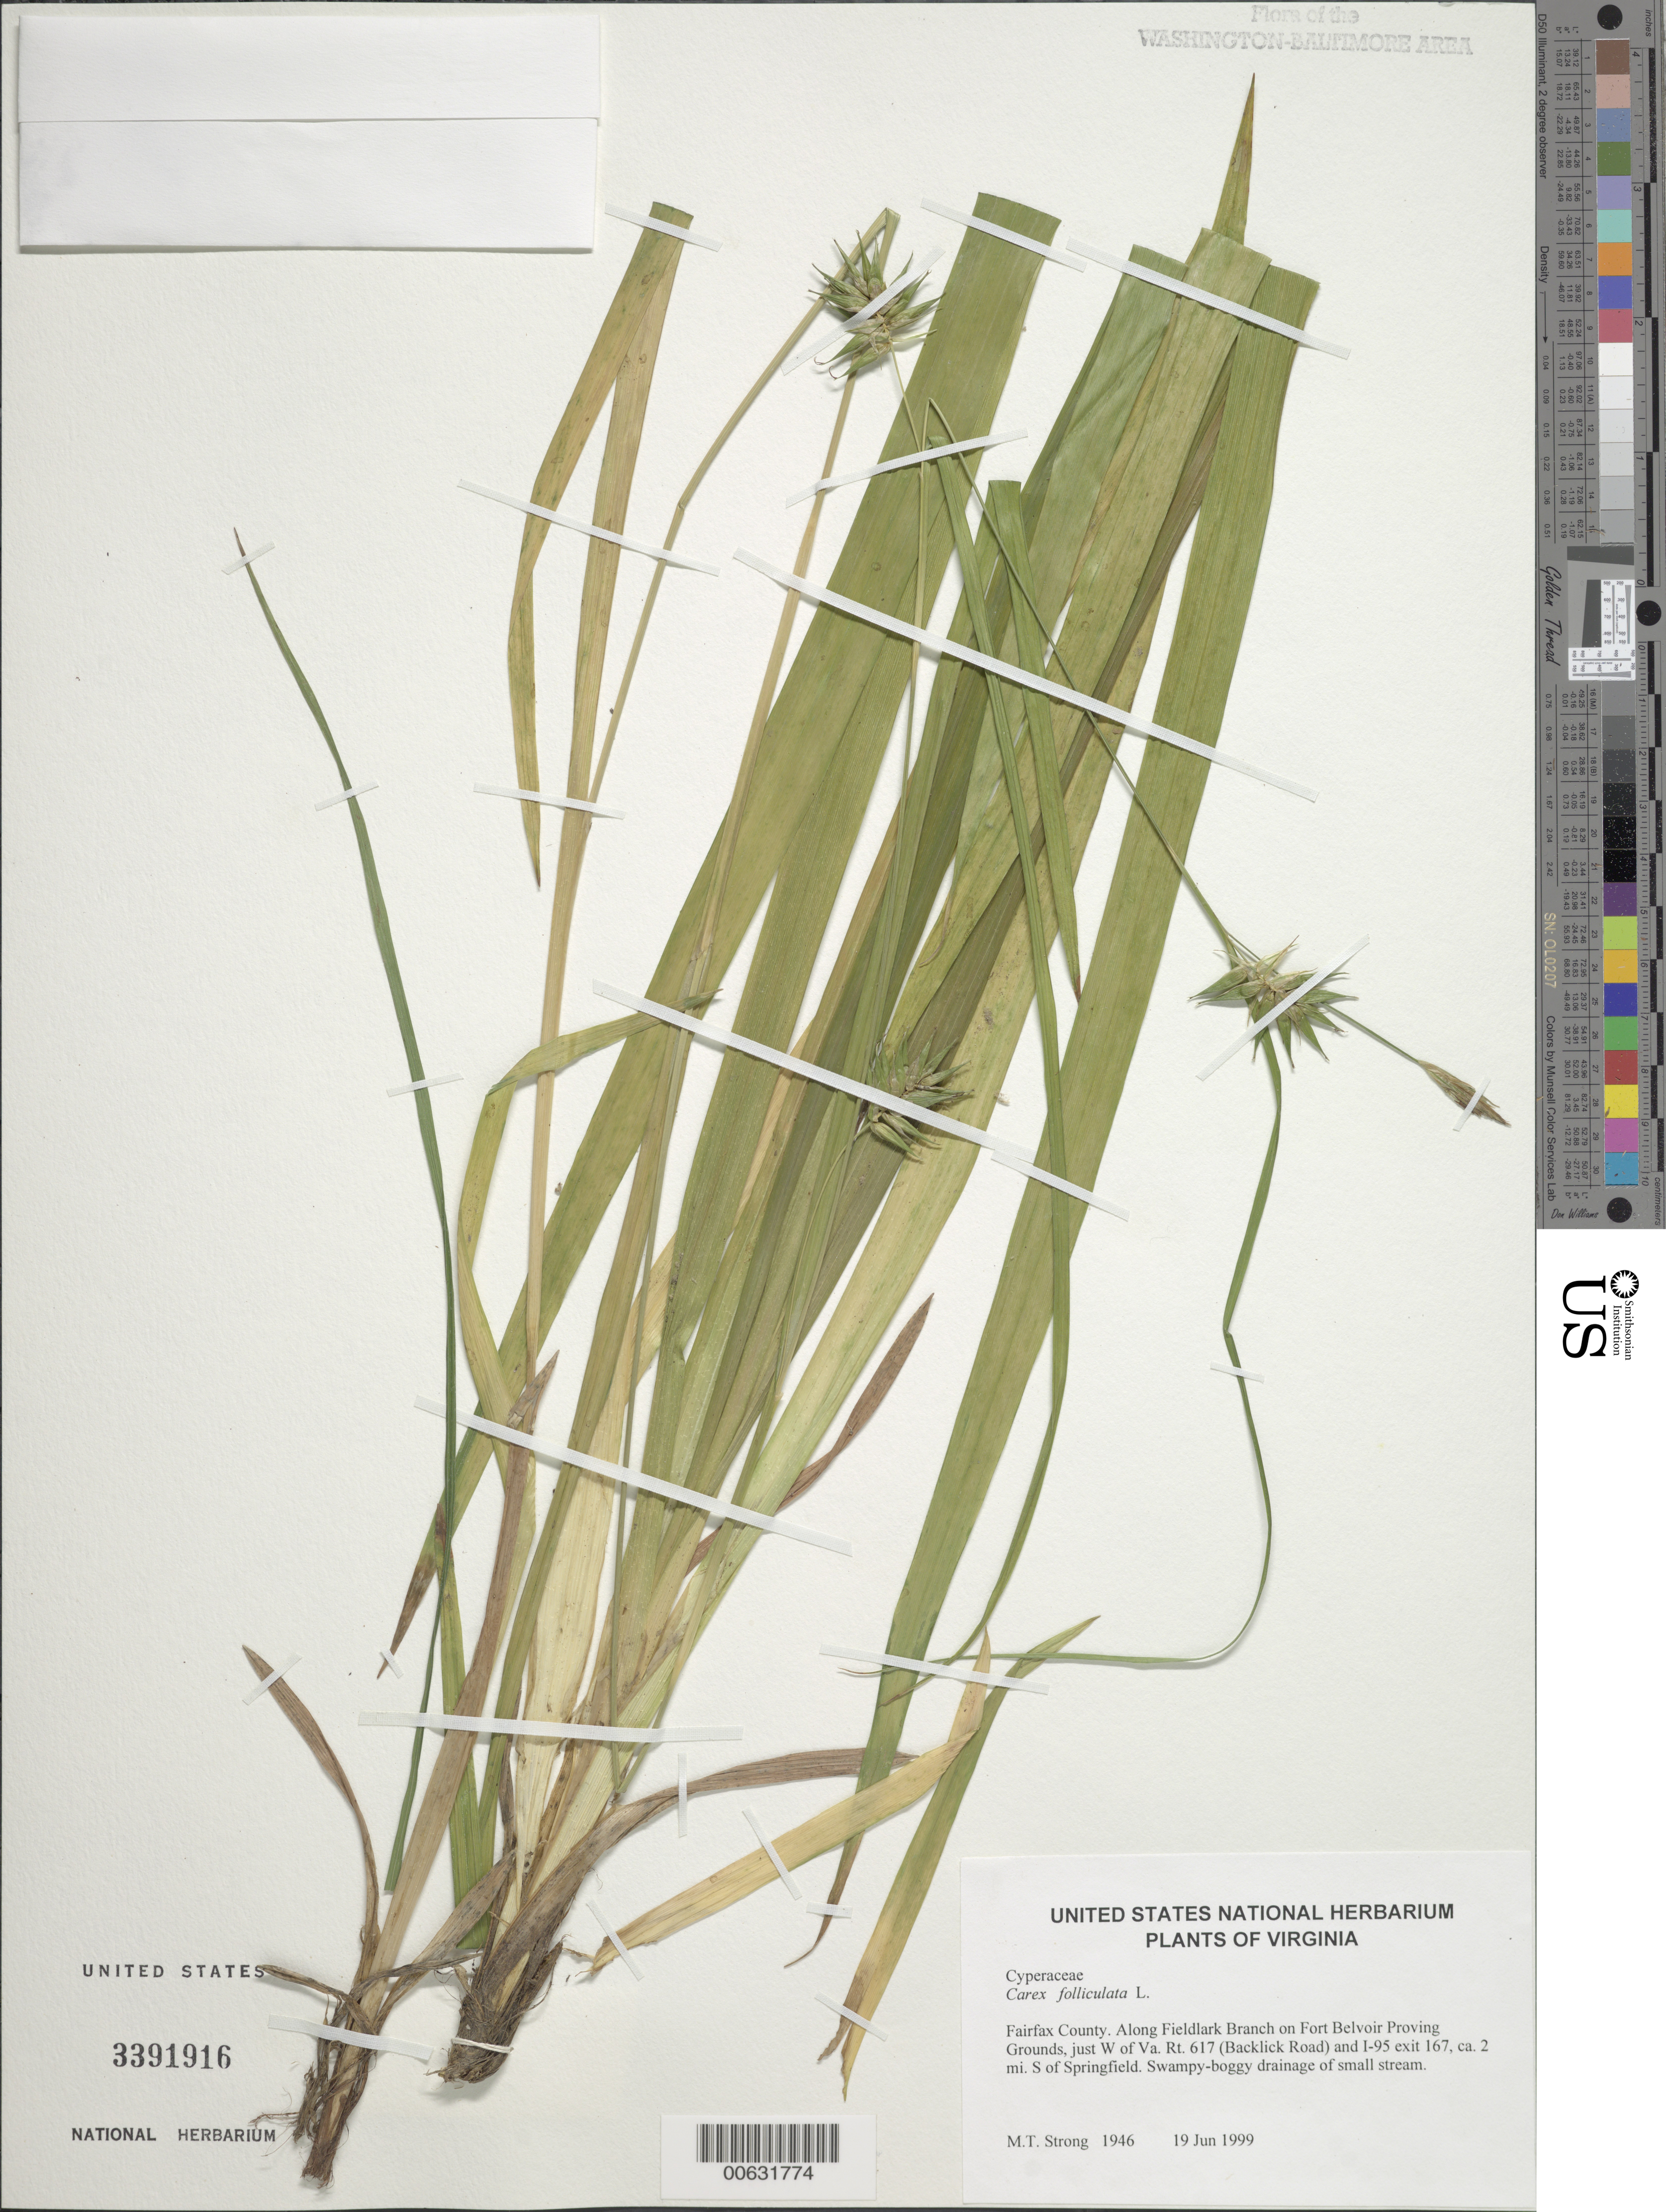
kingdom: Plantae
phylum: Tracheophyta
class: Liliopsida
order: Poales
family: Cyperaceae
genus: Carex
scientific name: Carex folliculata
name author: L.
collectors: M. T. Strong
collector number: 1946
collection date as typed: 19 Jun 1999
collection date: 1999-06-19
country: United States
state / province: Virginia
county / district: Fairfax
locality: Along Fieldlark Branch on Fort Belvoir Proving Grounds, just W of Va. Rt. 617 (Backlick Road) and I-95 exit 167, ca. 2 mi. S of Springfield.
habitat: Swampy-boggy drainage of small stream.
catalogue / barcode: US 3391916